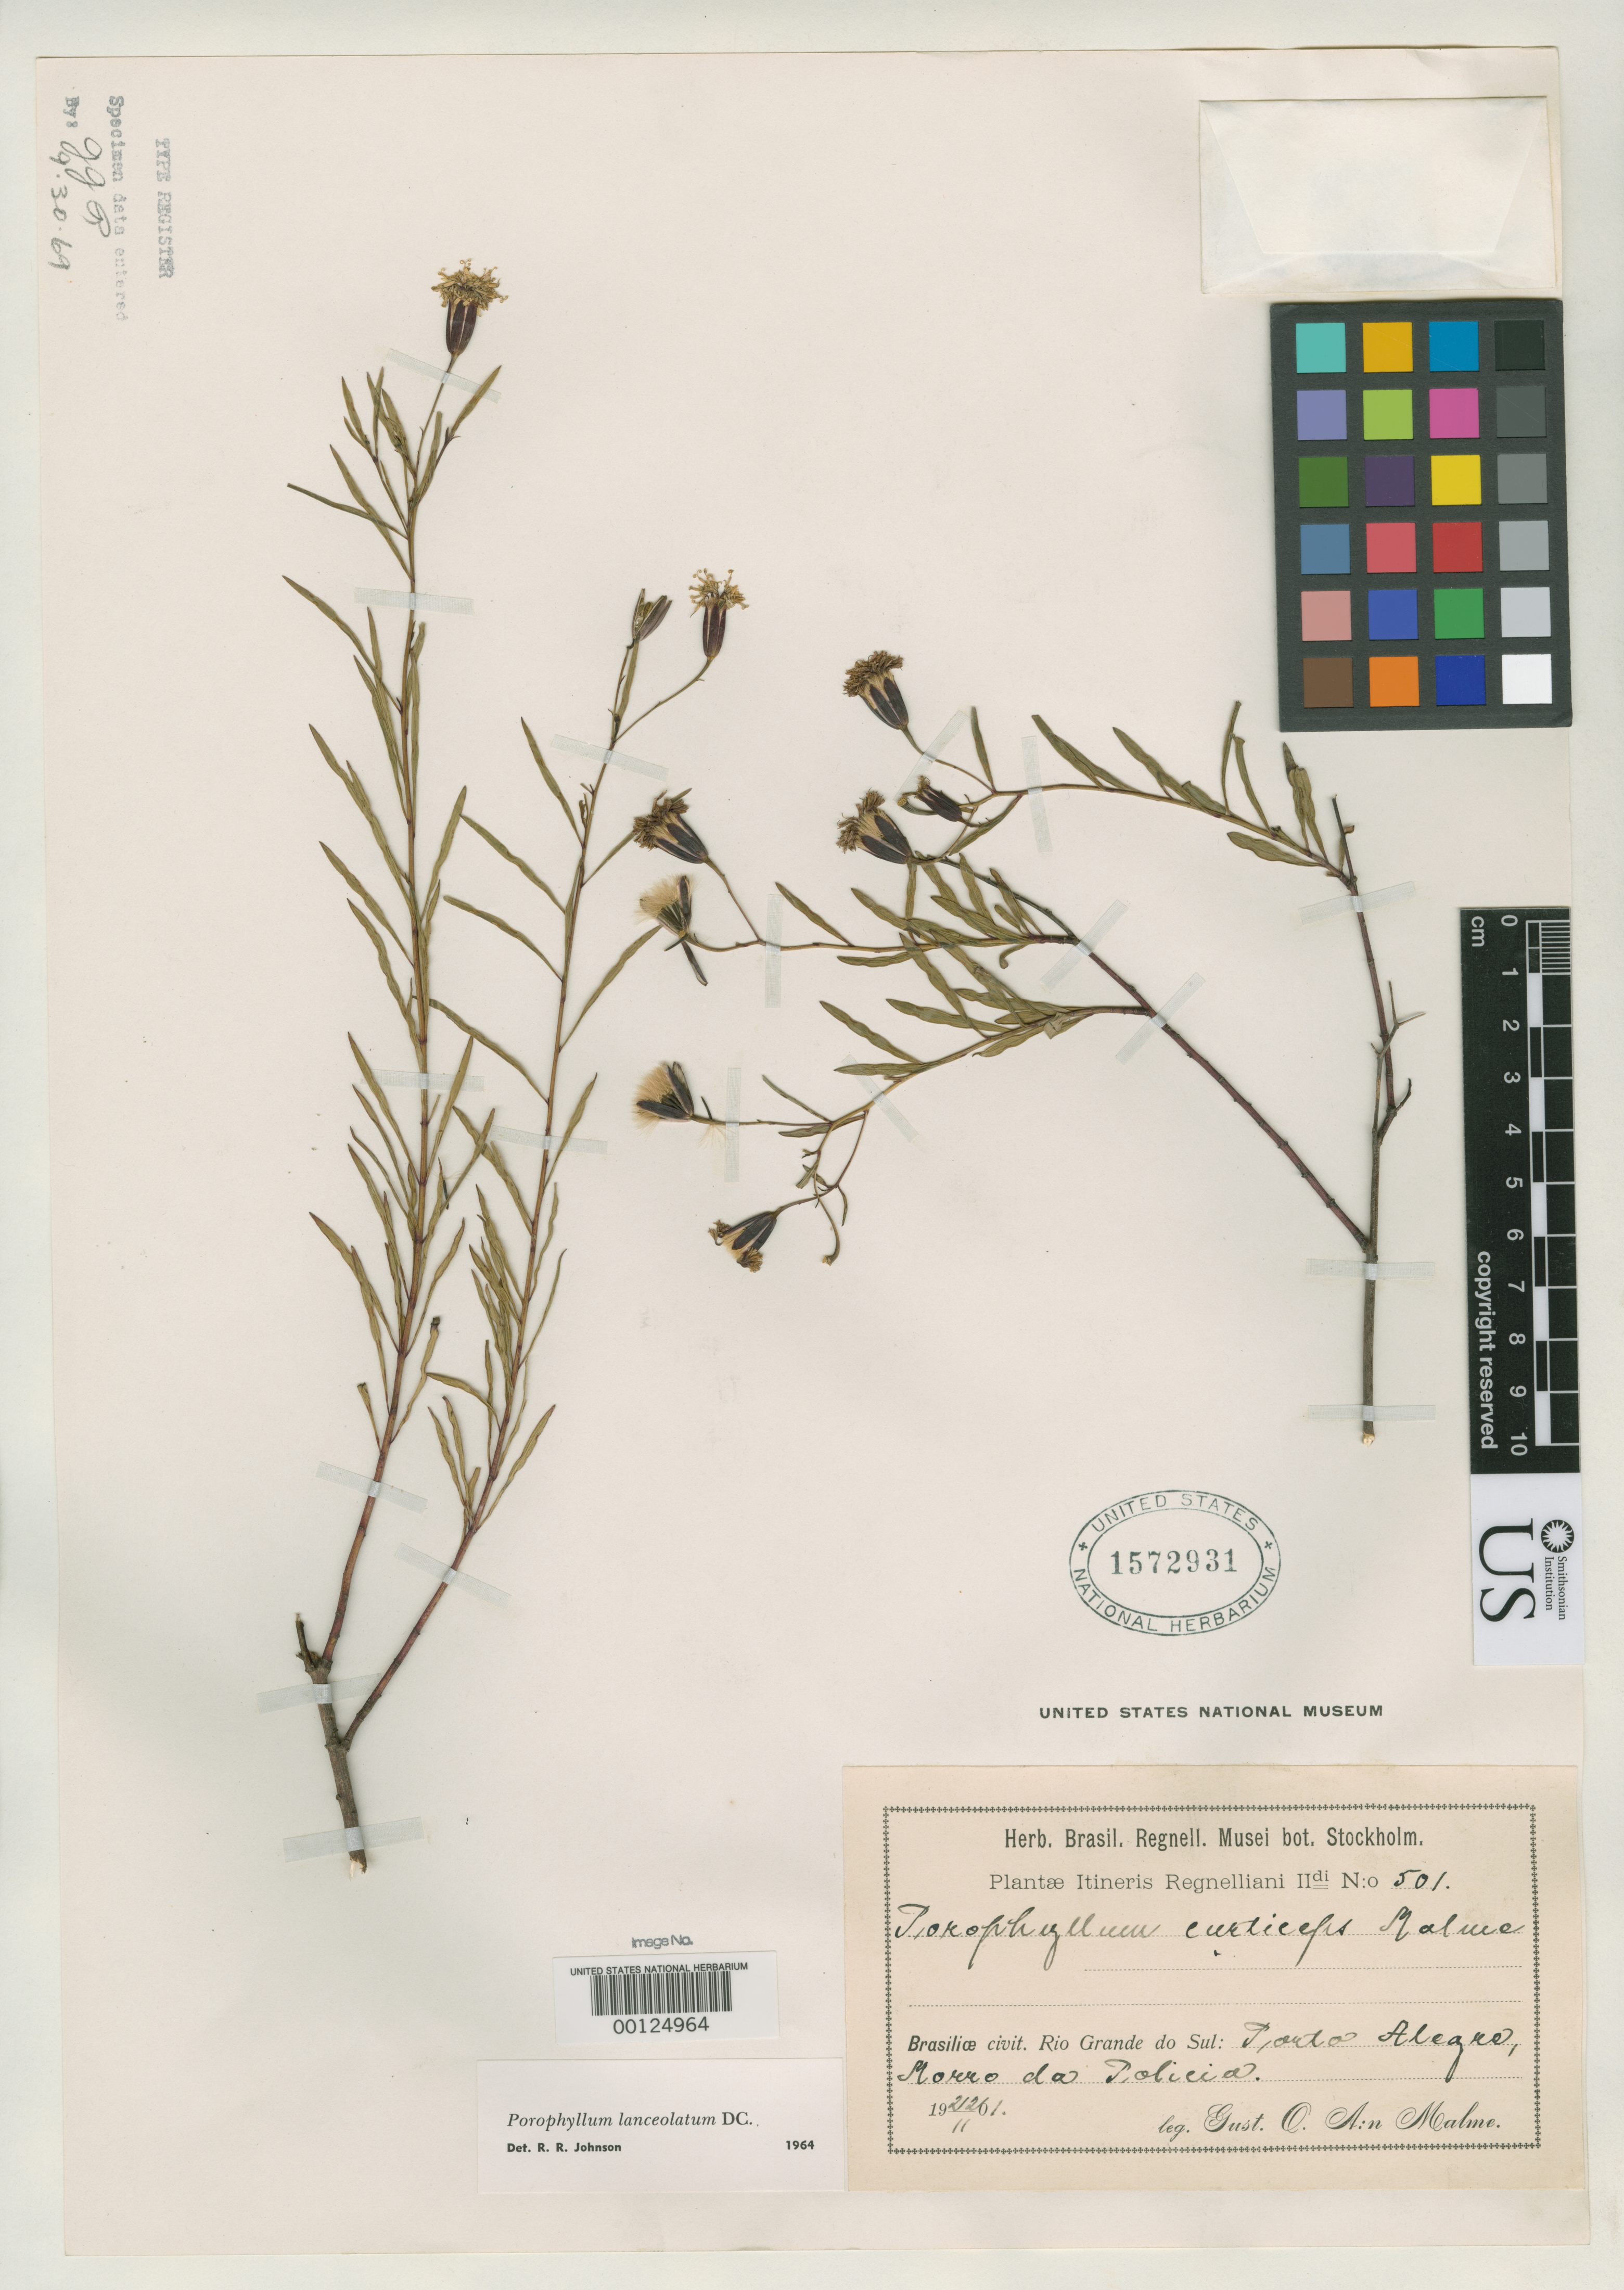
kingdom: Plantae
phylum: Tracheophyta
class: Magnoliopsida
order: Asterales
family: Asteraceae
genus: Porophyllum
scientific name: Porophyllum curticeps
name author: Malme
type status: Isosyntype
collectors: G. O. A. Malme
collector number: II 501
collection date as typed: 22 Nov 1901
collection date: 1901-11-22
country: Brazil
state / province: Rio Grande do Sul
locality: Porto Allegre.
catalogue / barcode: US 1572931